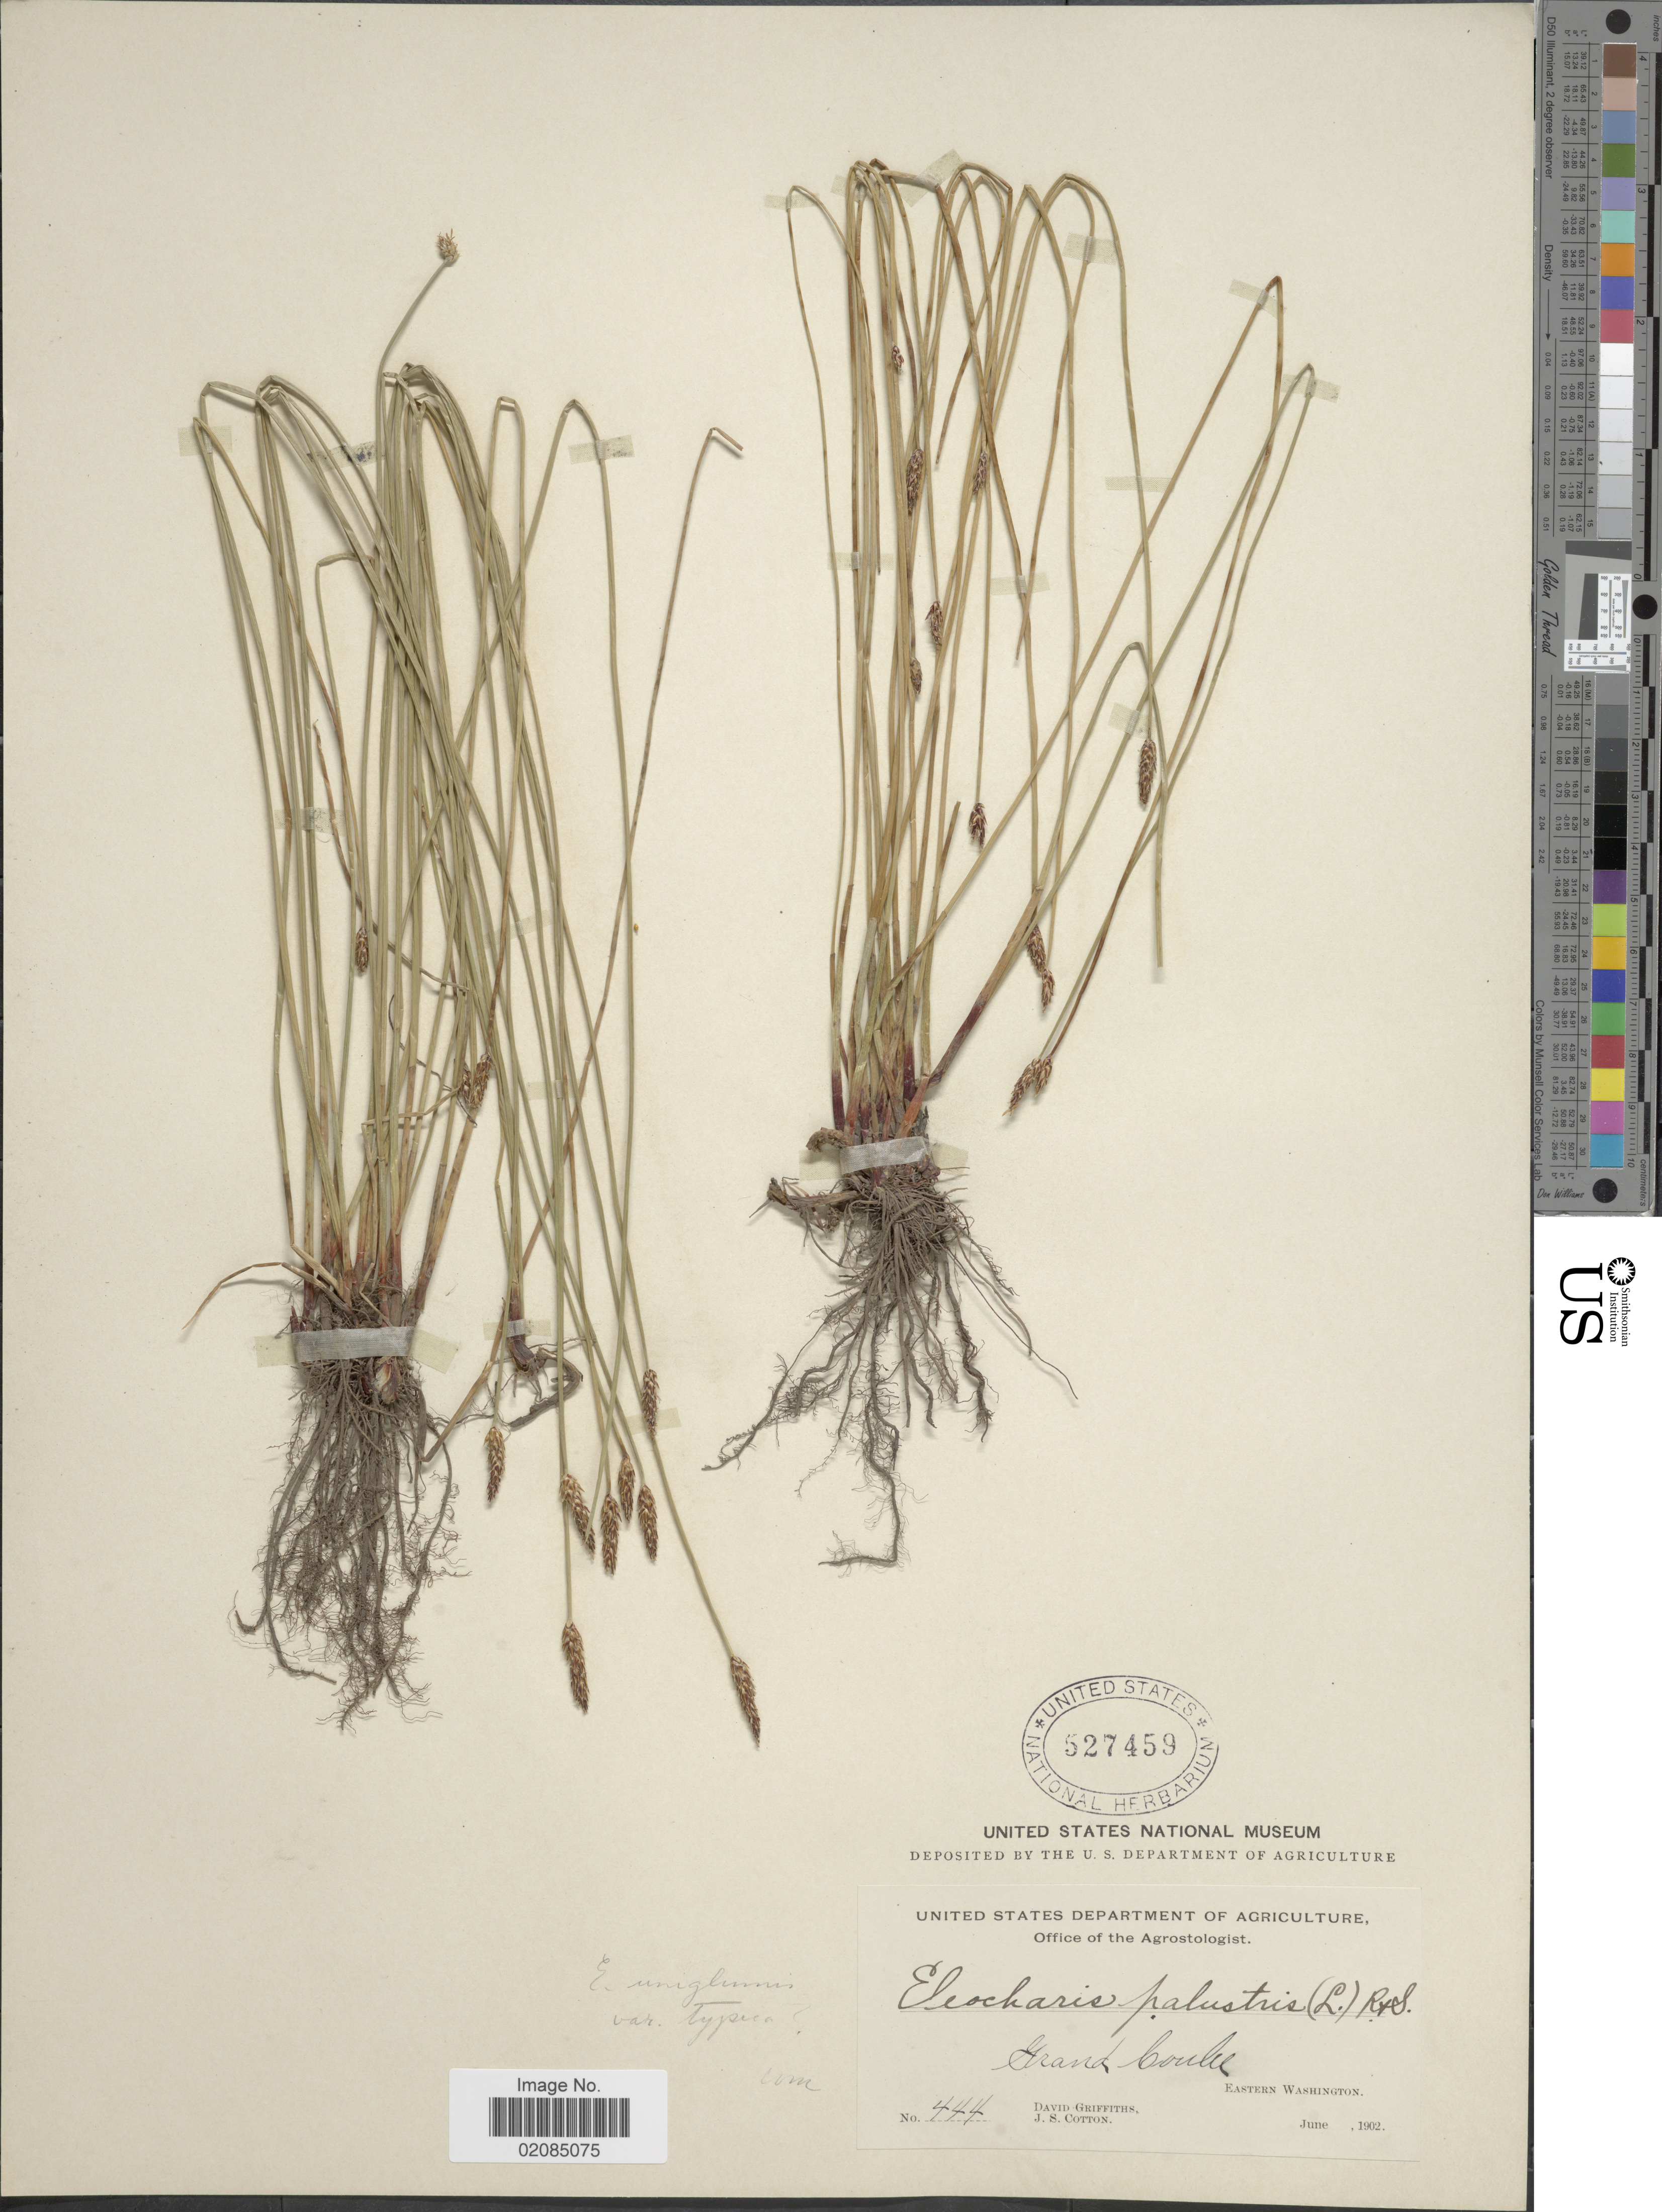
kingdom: Plantae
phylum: Tracheophyta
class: Liliopsida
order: Poales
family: Cyperaceae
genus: Eleocharis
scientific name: Eleocharis uniglumis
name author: (Link) Schult.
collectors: D. Griffiths & J. S. Cotton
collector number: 444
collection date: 1902-06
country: United States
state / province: Washington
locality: Grand Coulee, Eastern Washington.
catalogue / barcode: US 527459